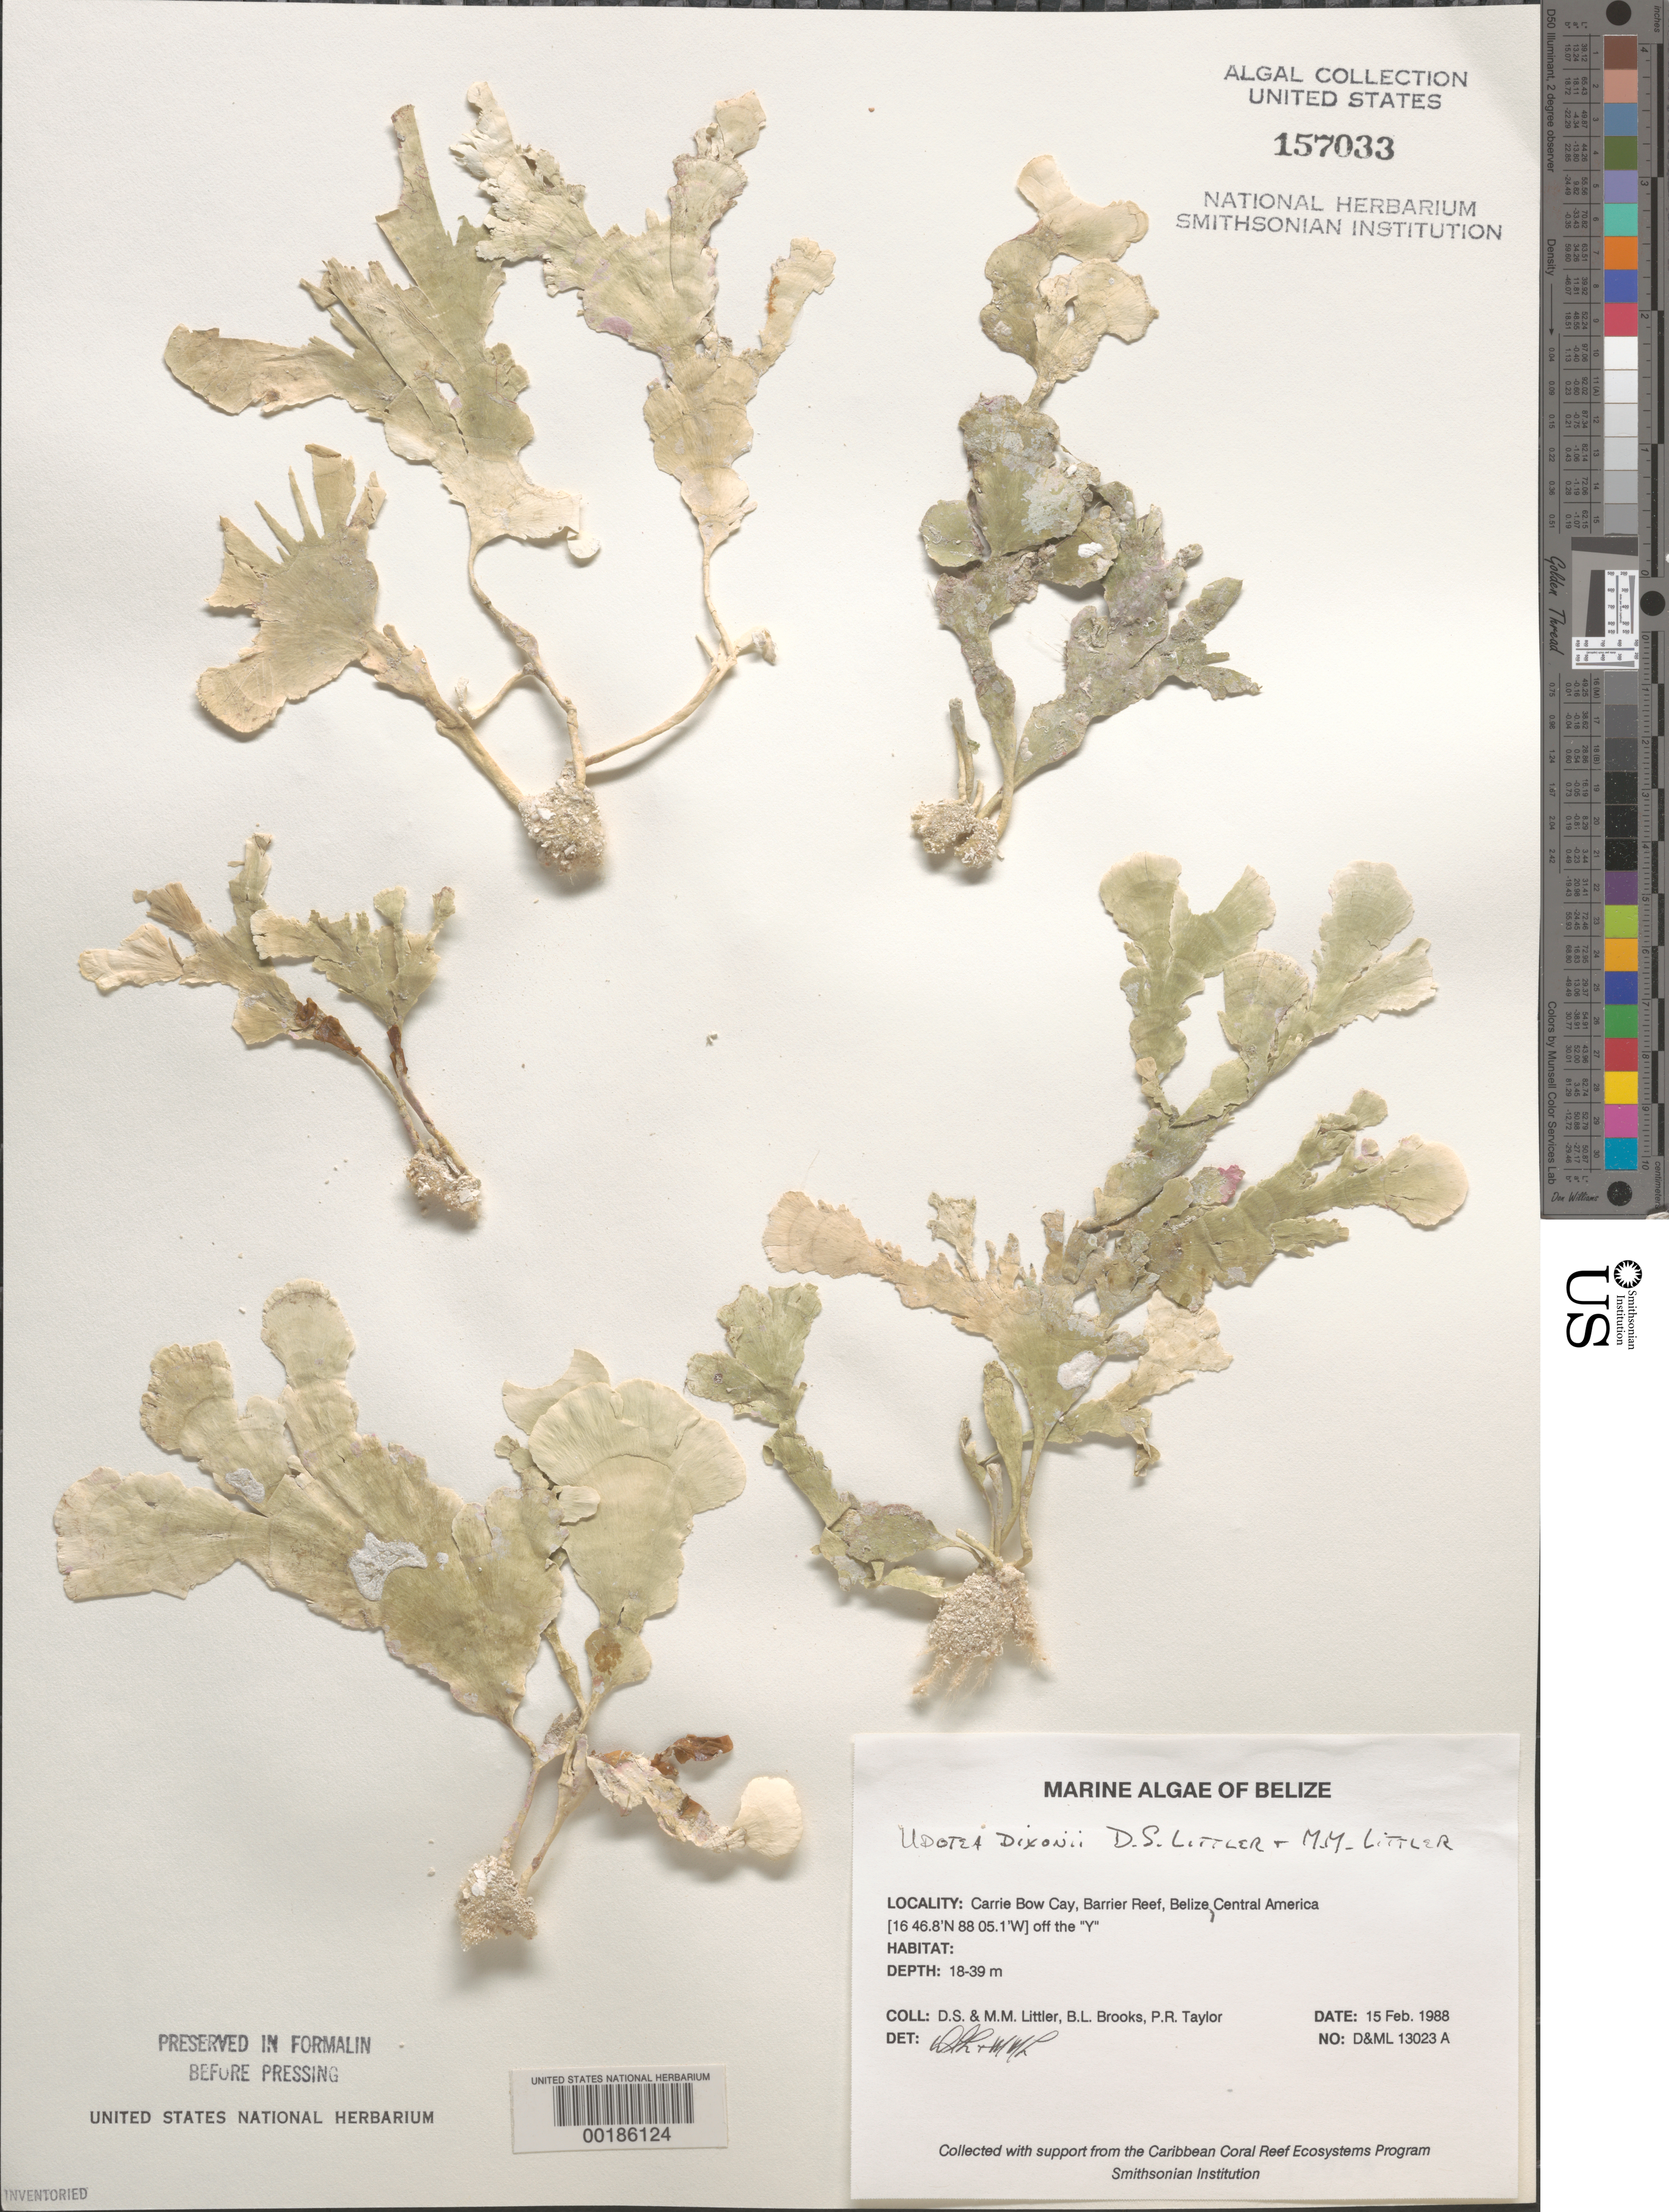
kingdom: Plantae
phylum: Chlorophyta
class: Ulvophyceae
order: Bryopsidales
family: Udoteaceae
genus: Udotea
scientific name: Udotea dixonii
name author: D.S. Littler & Littler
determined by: Littler, D. S.; Littler, M. M.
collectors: D. S. Littler, M. M. Littler, B. Brooks & P. R. Taylor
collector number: D&ML 13023a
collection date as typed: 15 Feb 1988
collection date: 1988-02-15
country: Belize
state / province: Stann Creek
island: Carrie Bow Cay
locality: Barrier reef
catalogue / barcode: US 157033